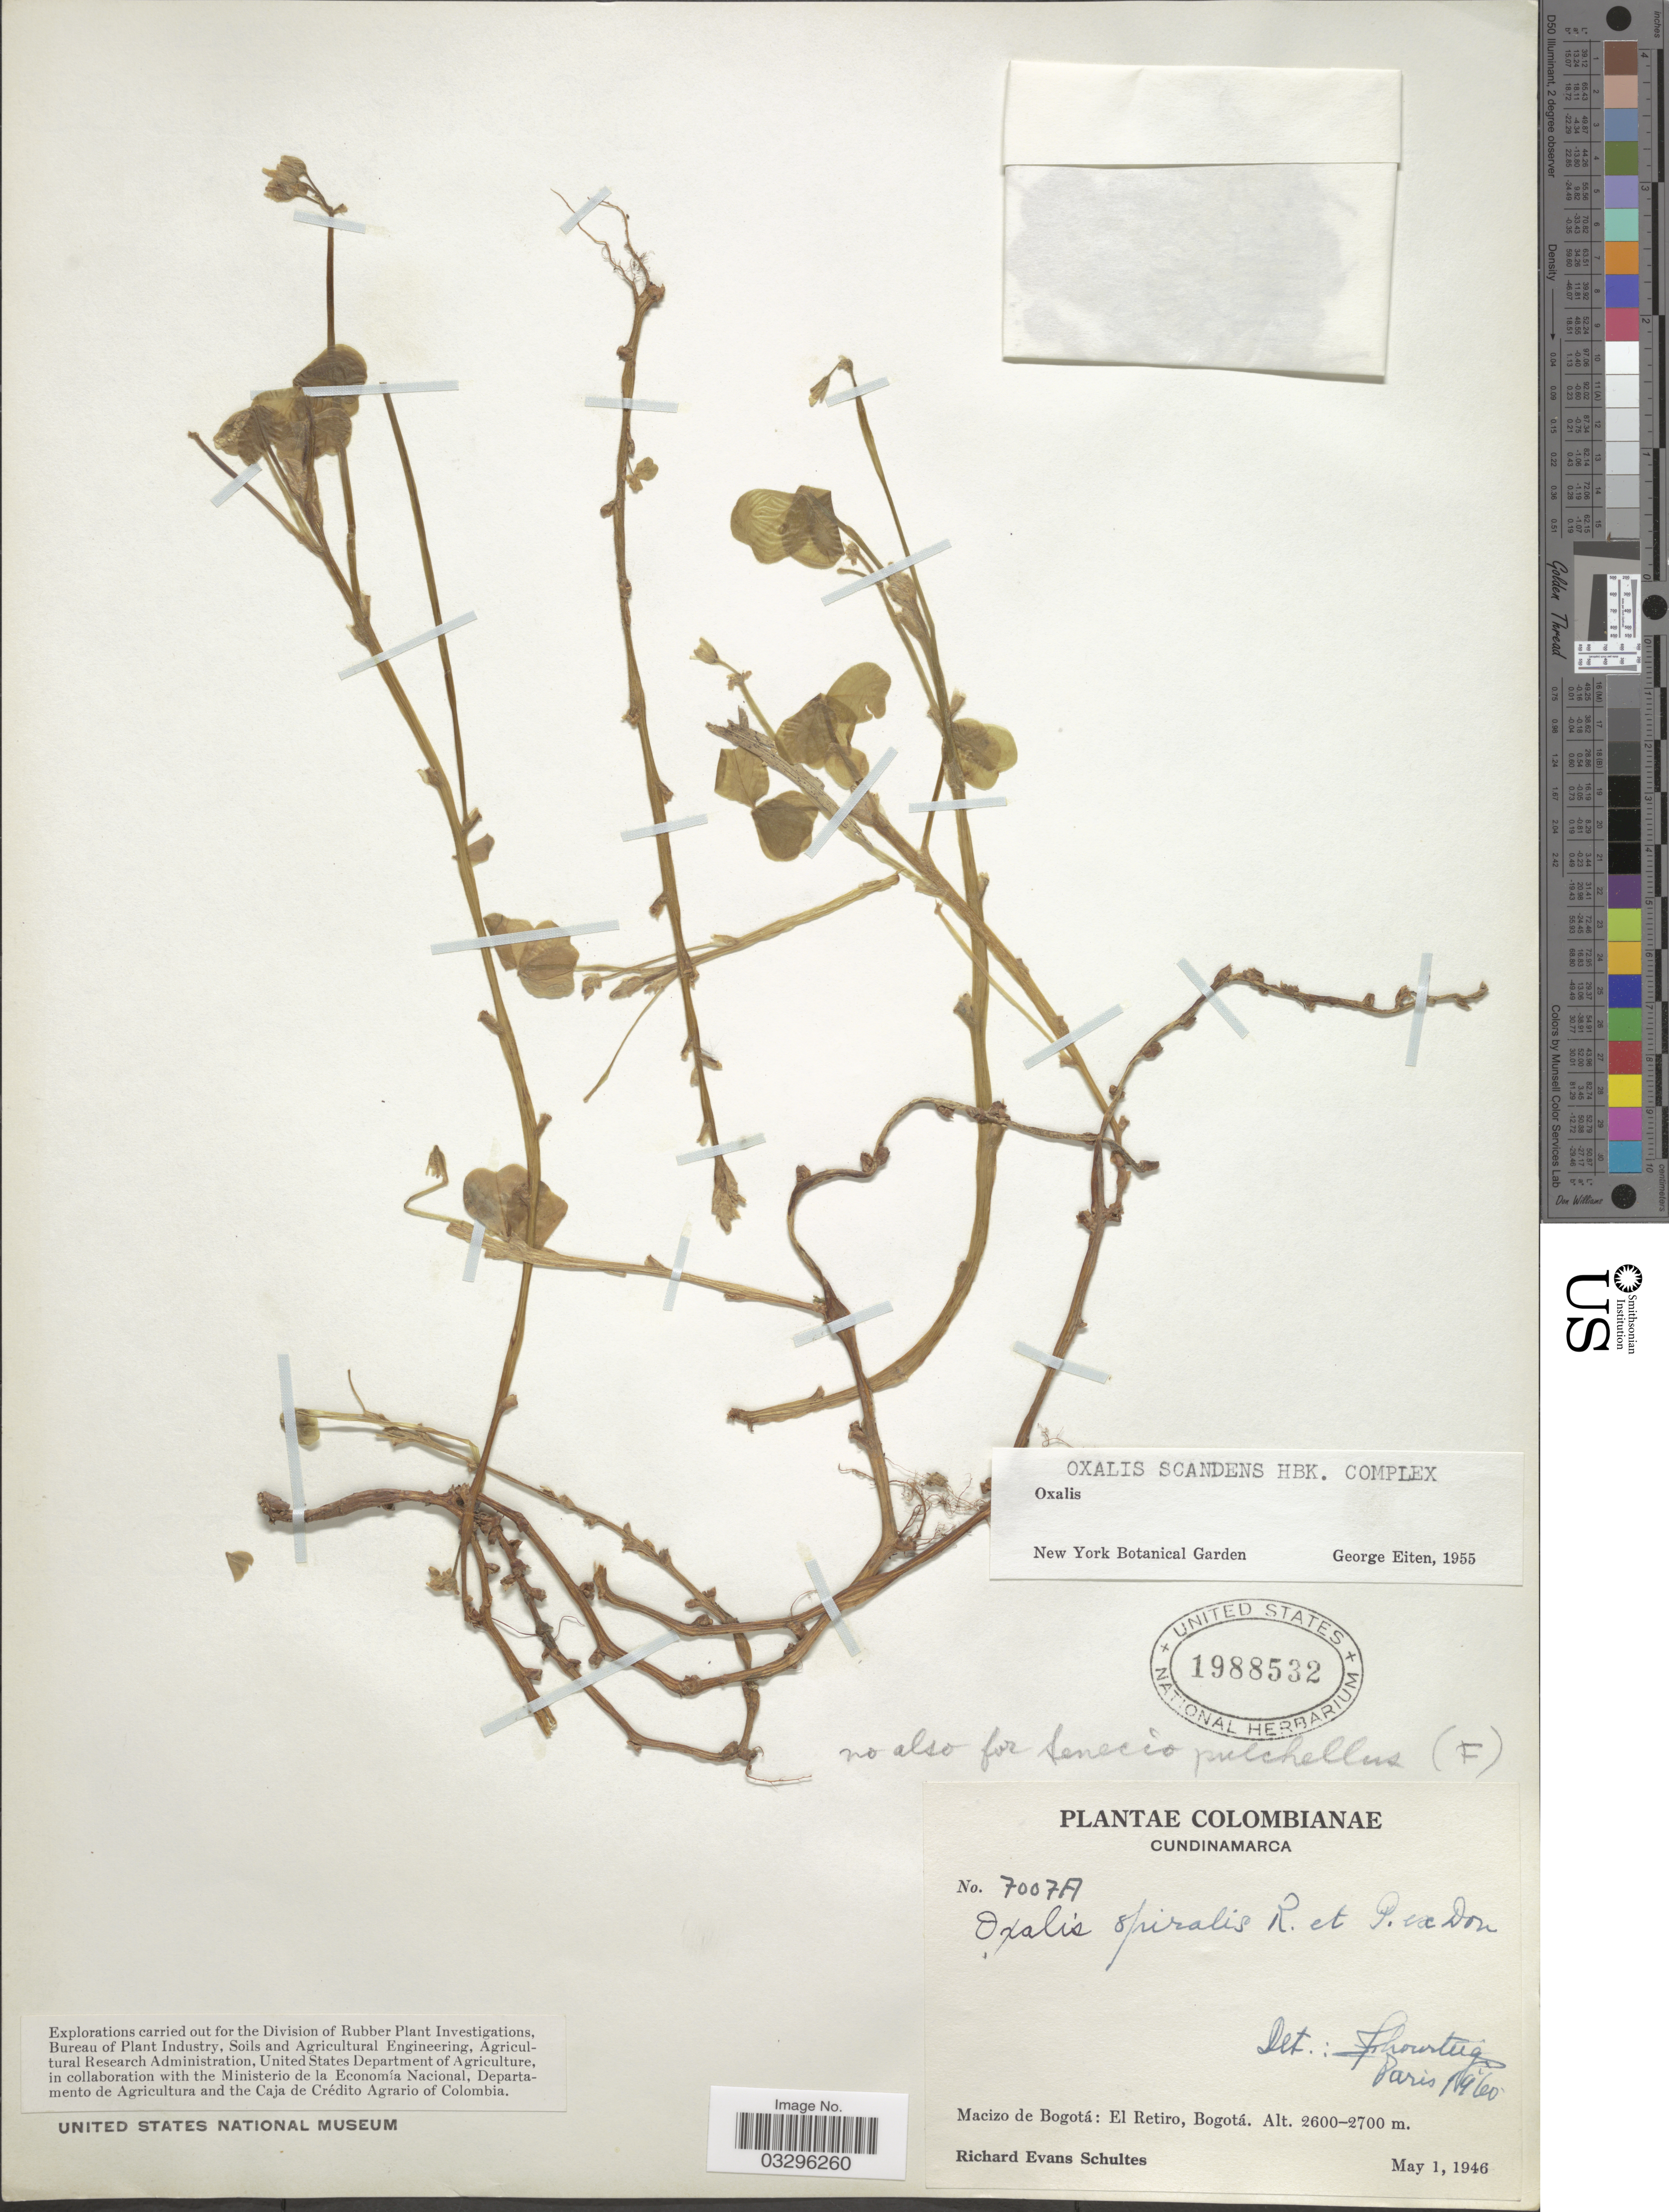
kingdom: Plantae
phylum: Tracheophyta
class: Magnoliopsida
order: Oxalidales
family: Oxalidaceae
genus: Oxalis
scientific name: Oxalis spiralis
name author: Ruiz & Pav. ex G. Don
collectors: R. E. Schultes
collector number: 7007A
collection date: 1946-05-01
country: Colombia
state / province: Cundinamarca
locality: Macizo de Bogotá: El Retiro, Bogotá.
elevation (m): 2600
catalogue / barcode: US 1988532